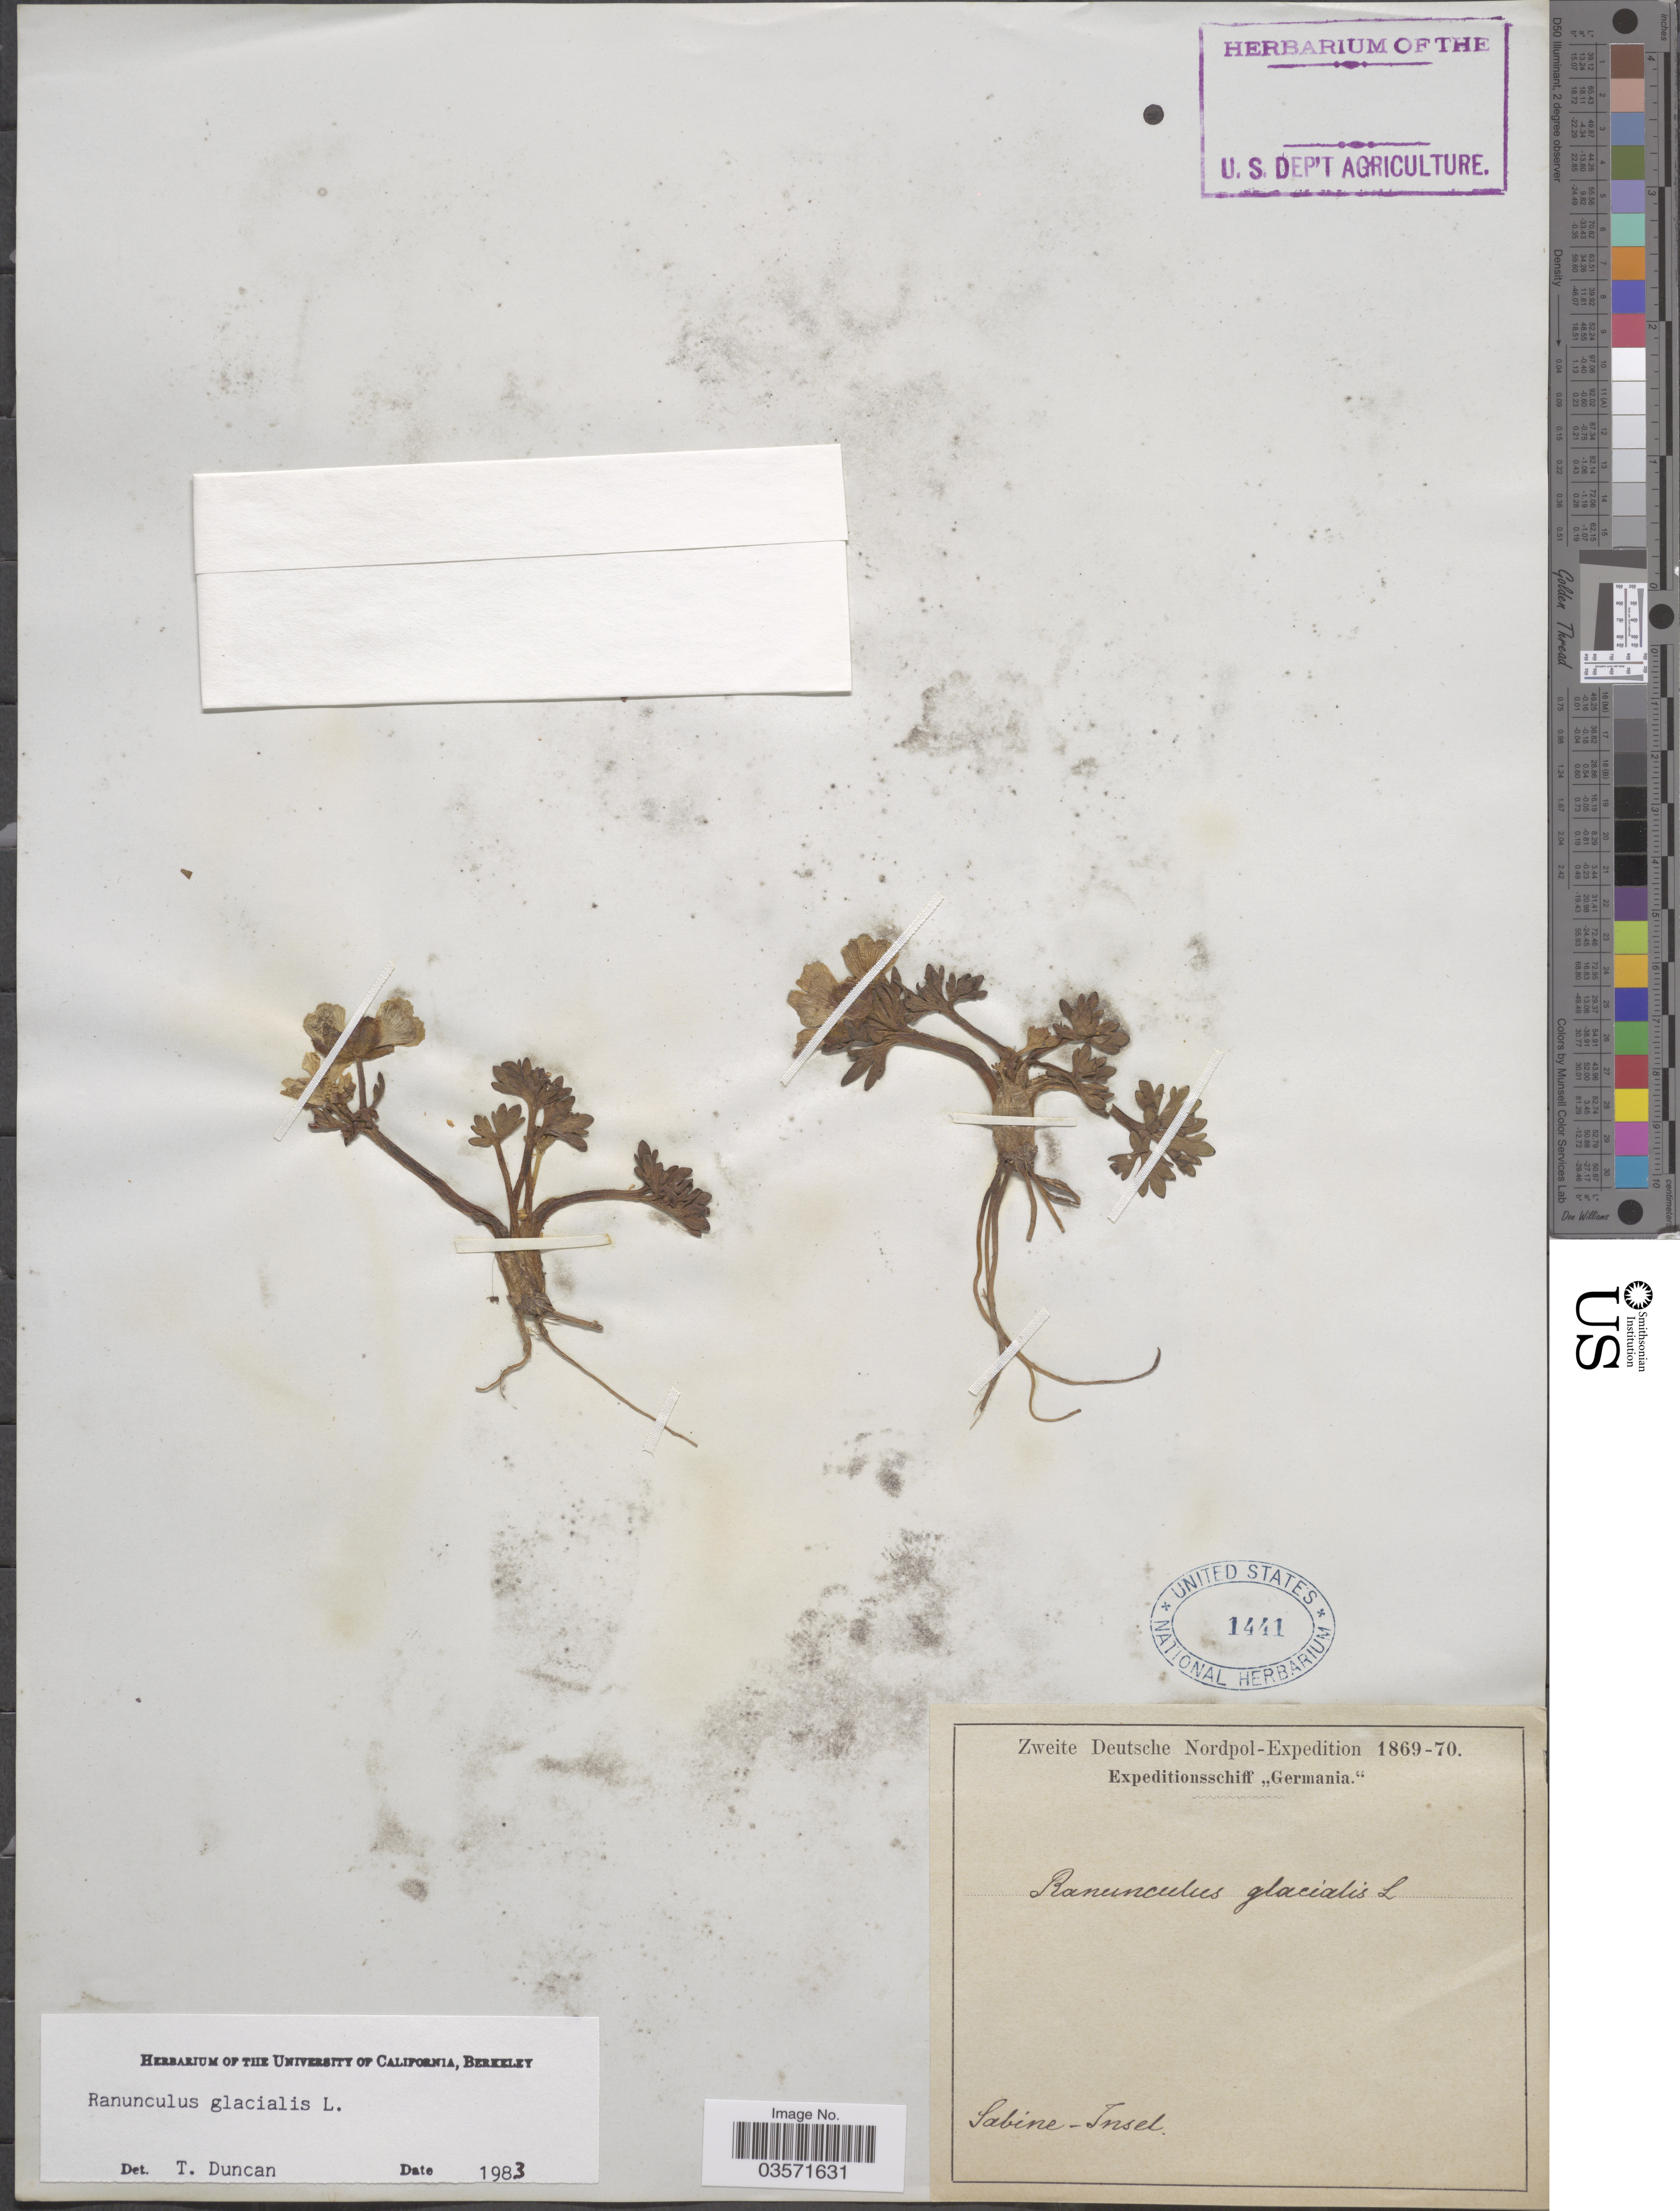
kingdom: Plantae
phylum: Tracheophyta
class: Magnoliopsida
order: Ranunculales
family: Ranunculaceae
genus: Ranunculus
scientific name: Ranunculus glacialis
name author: L.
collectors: Zweite Deutsche Nordpol-Expedition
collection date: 1869/1870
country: Germany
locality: Sabine-Insel.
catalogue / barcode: US 1441